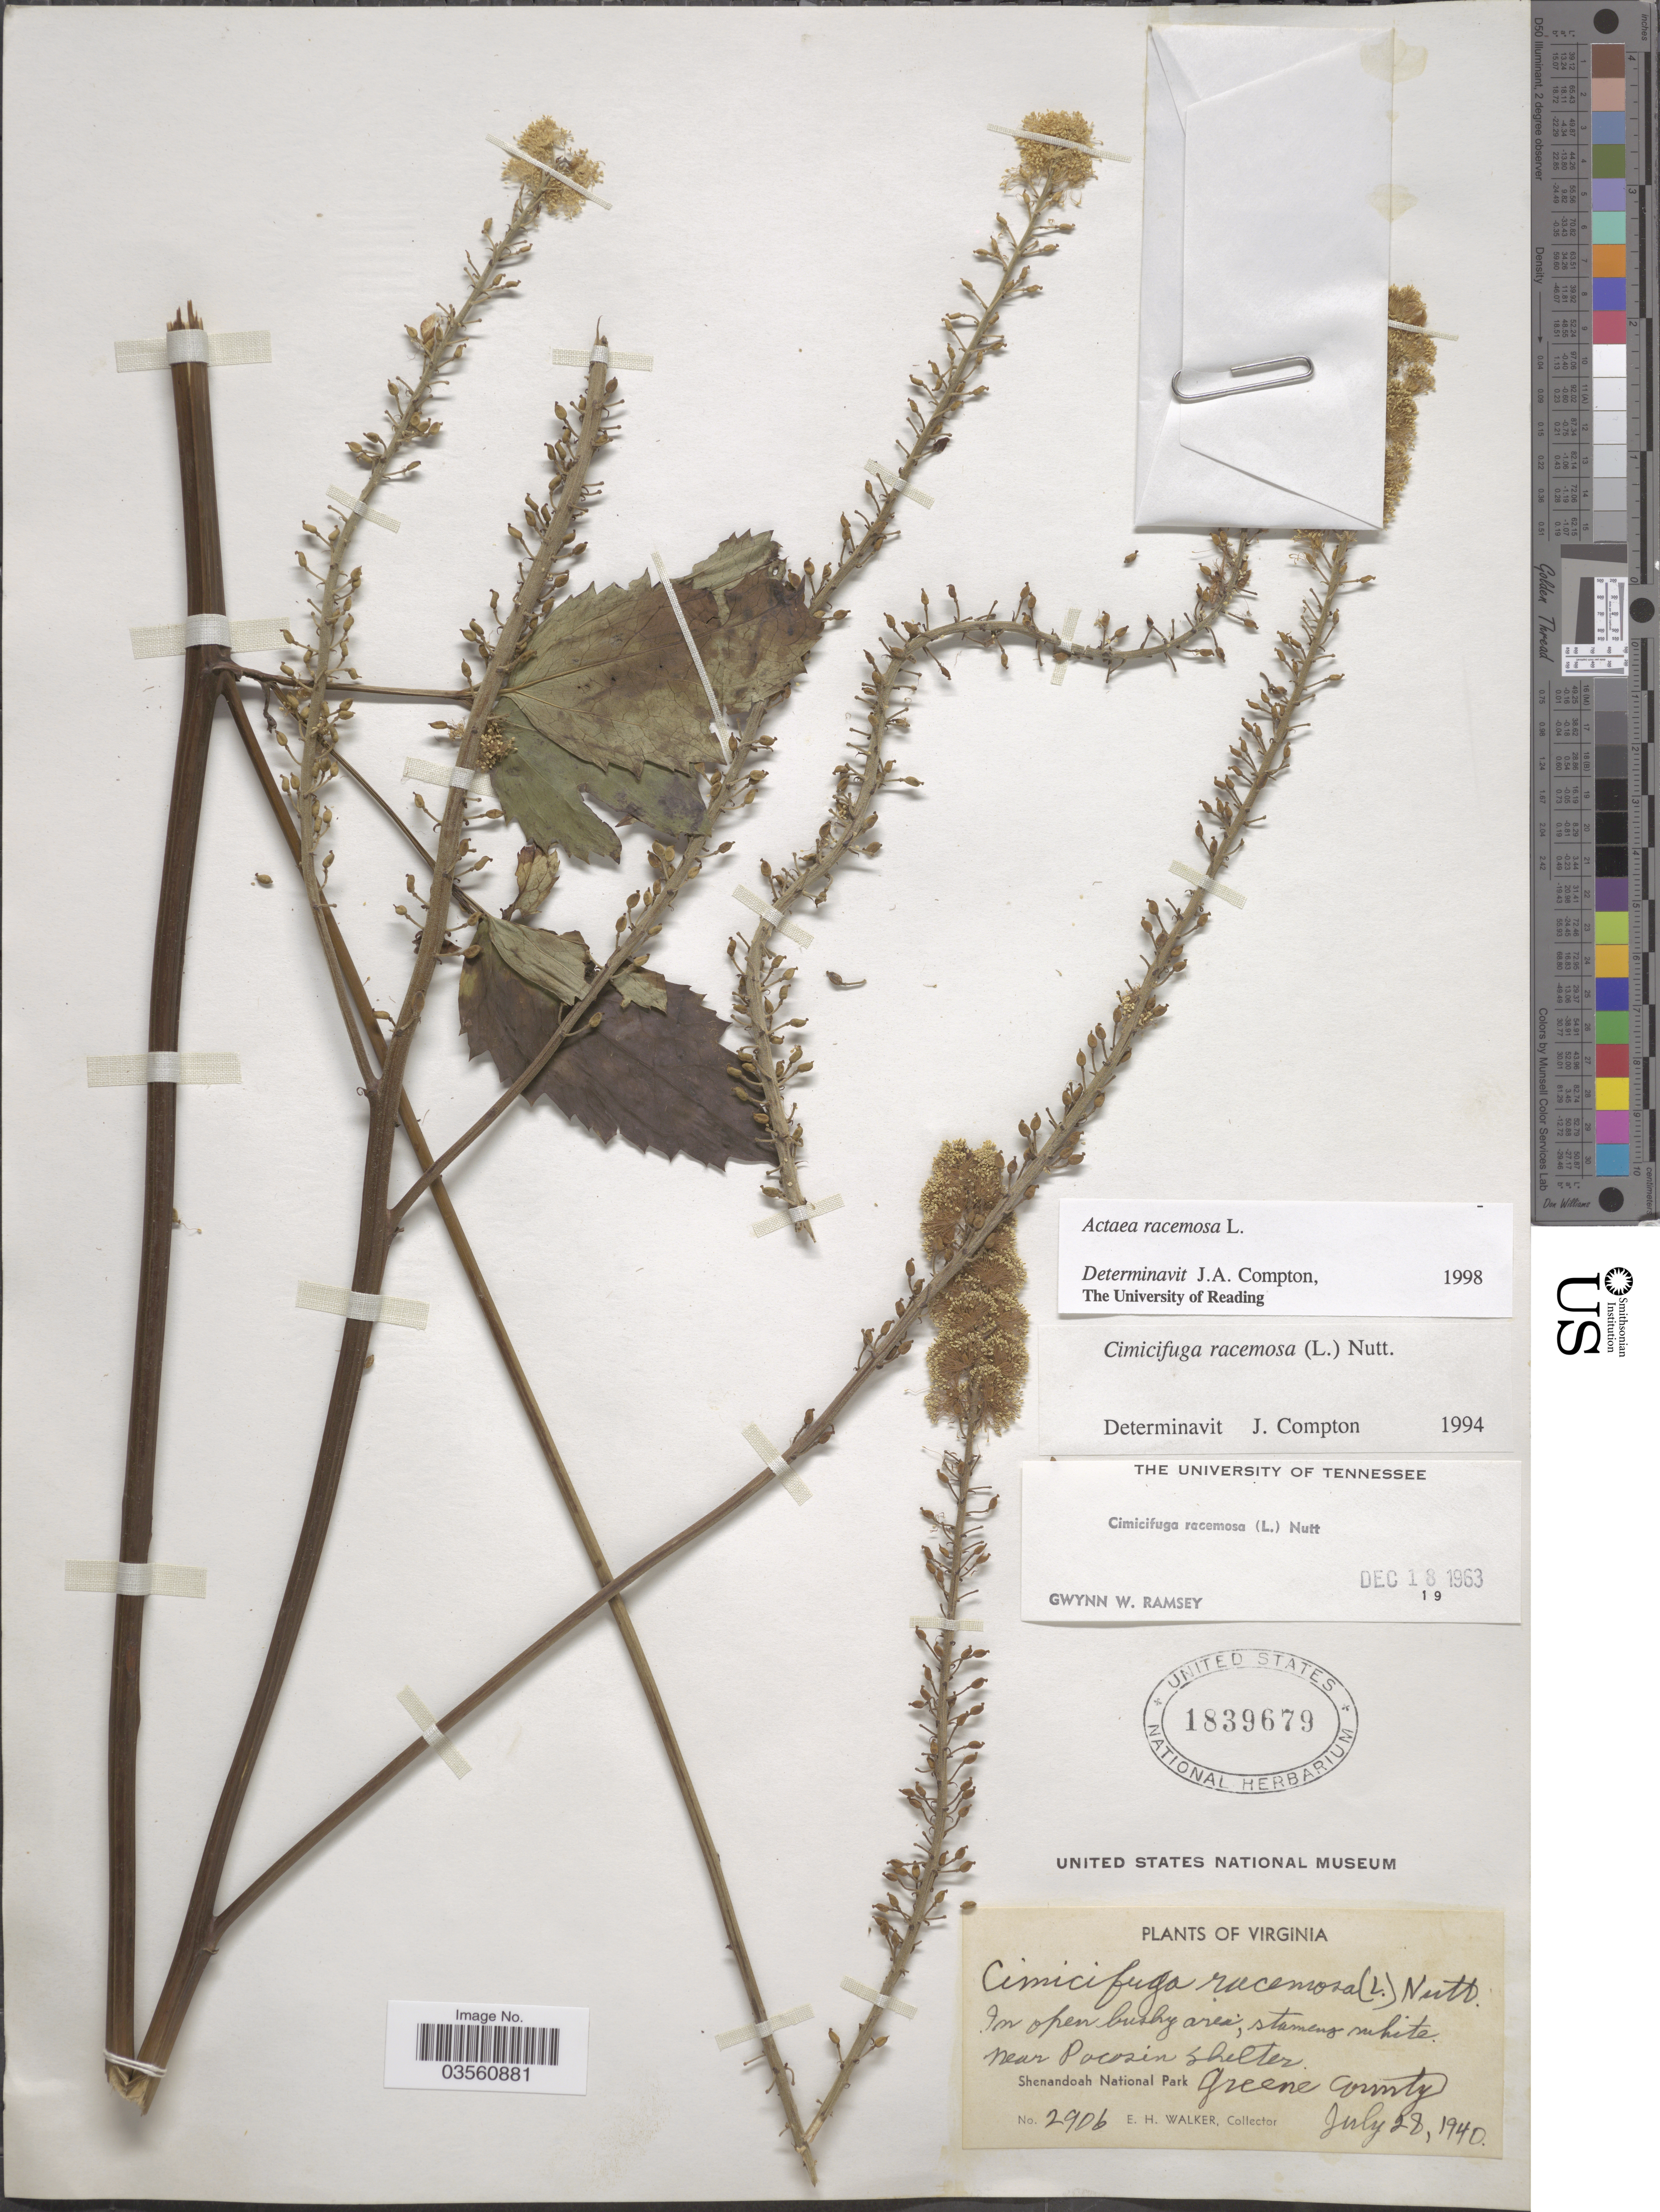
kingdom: Plantae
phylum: Tracheophyta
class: Magnoliopsida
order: Ranunculales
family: Ranunculaceae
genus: Actaea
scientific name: Actaea racemosa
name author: L.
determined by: Compton, J. A.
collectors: E. H. Walker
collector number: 2906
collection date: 1940-07-28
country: United States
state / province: Virginia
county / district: Greene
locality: Near Pocosin Shelter. Shenandoah National Park. Greene County.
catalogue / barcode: US 1839679